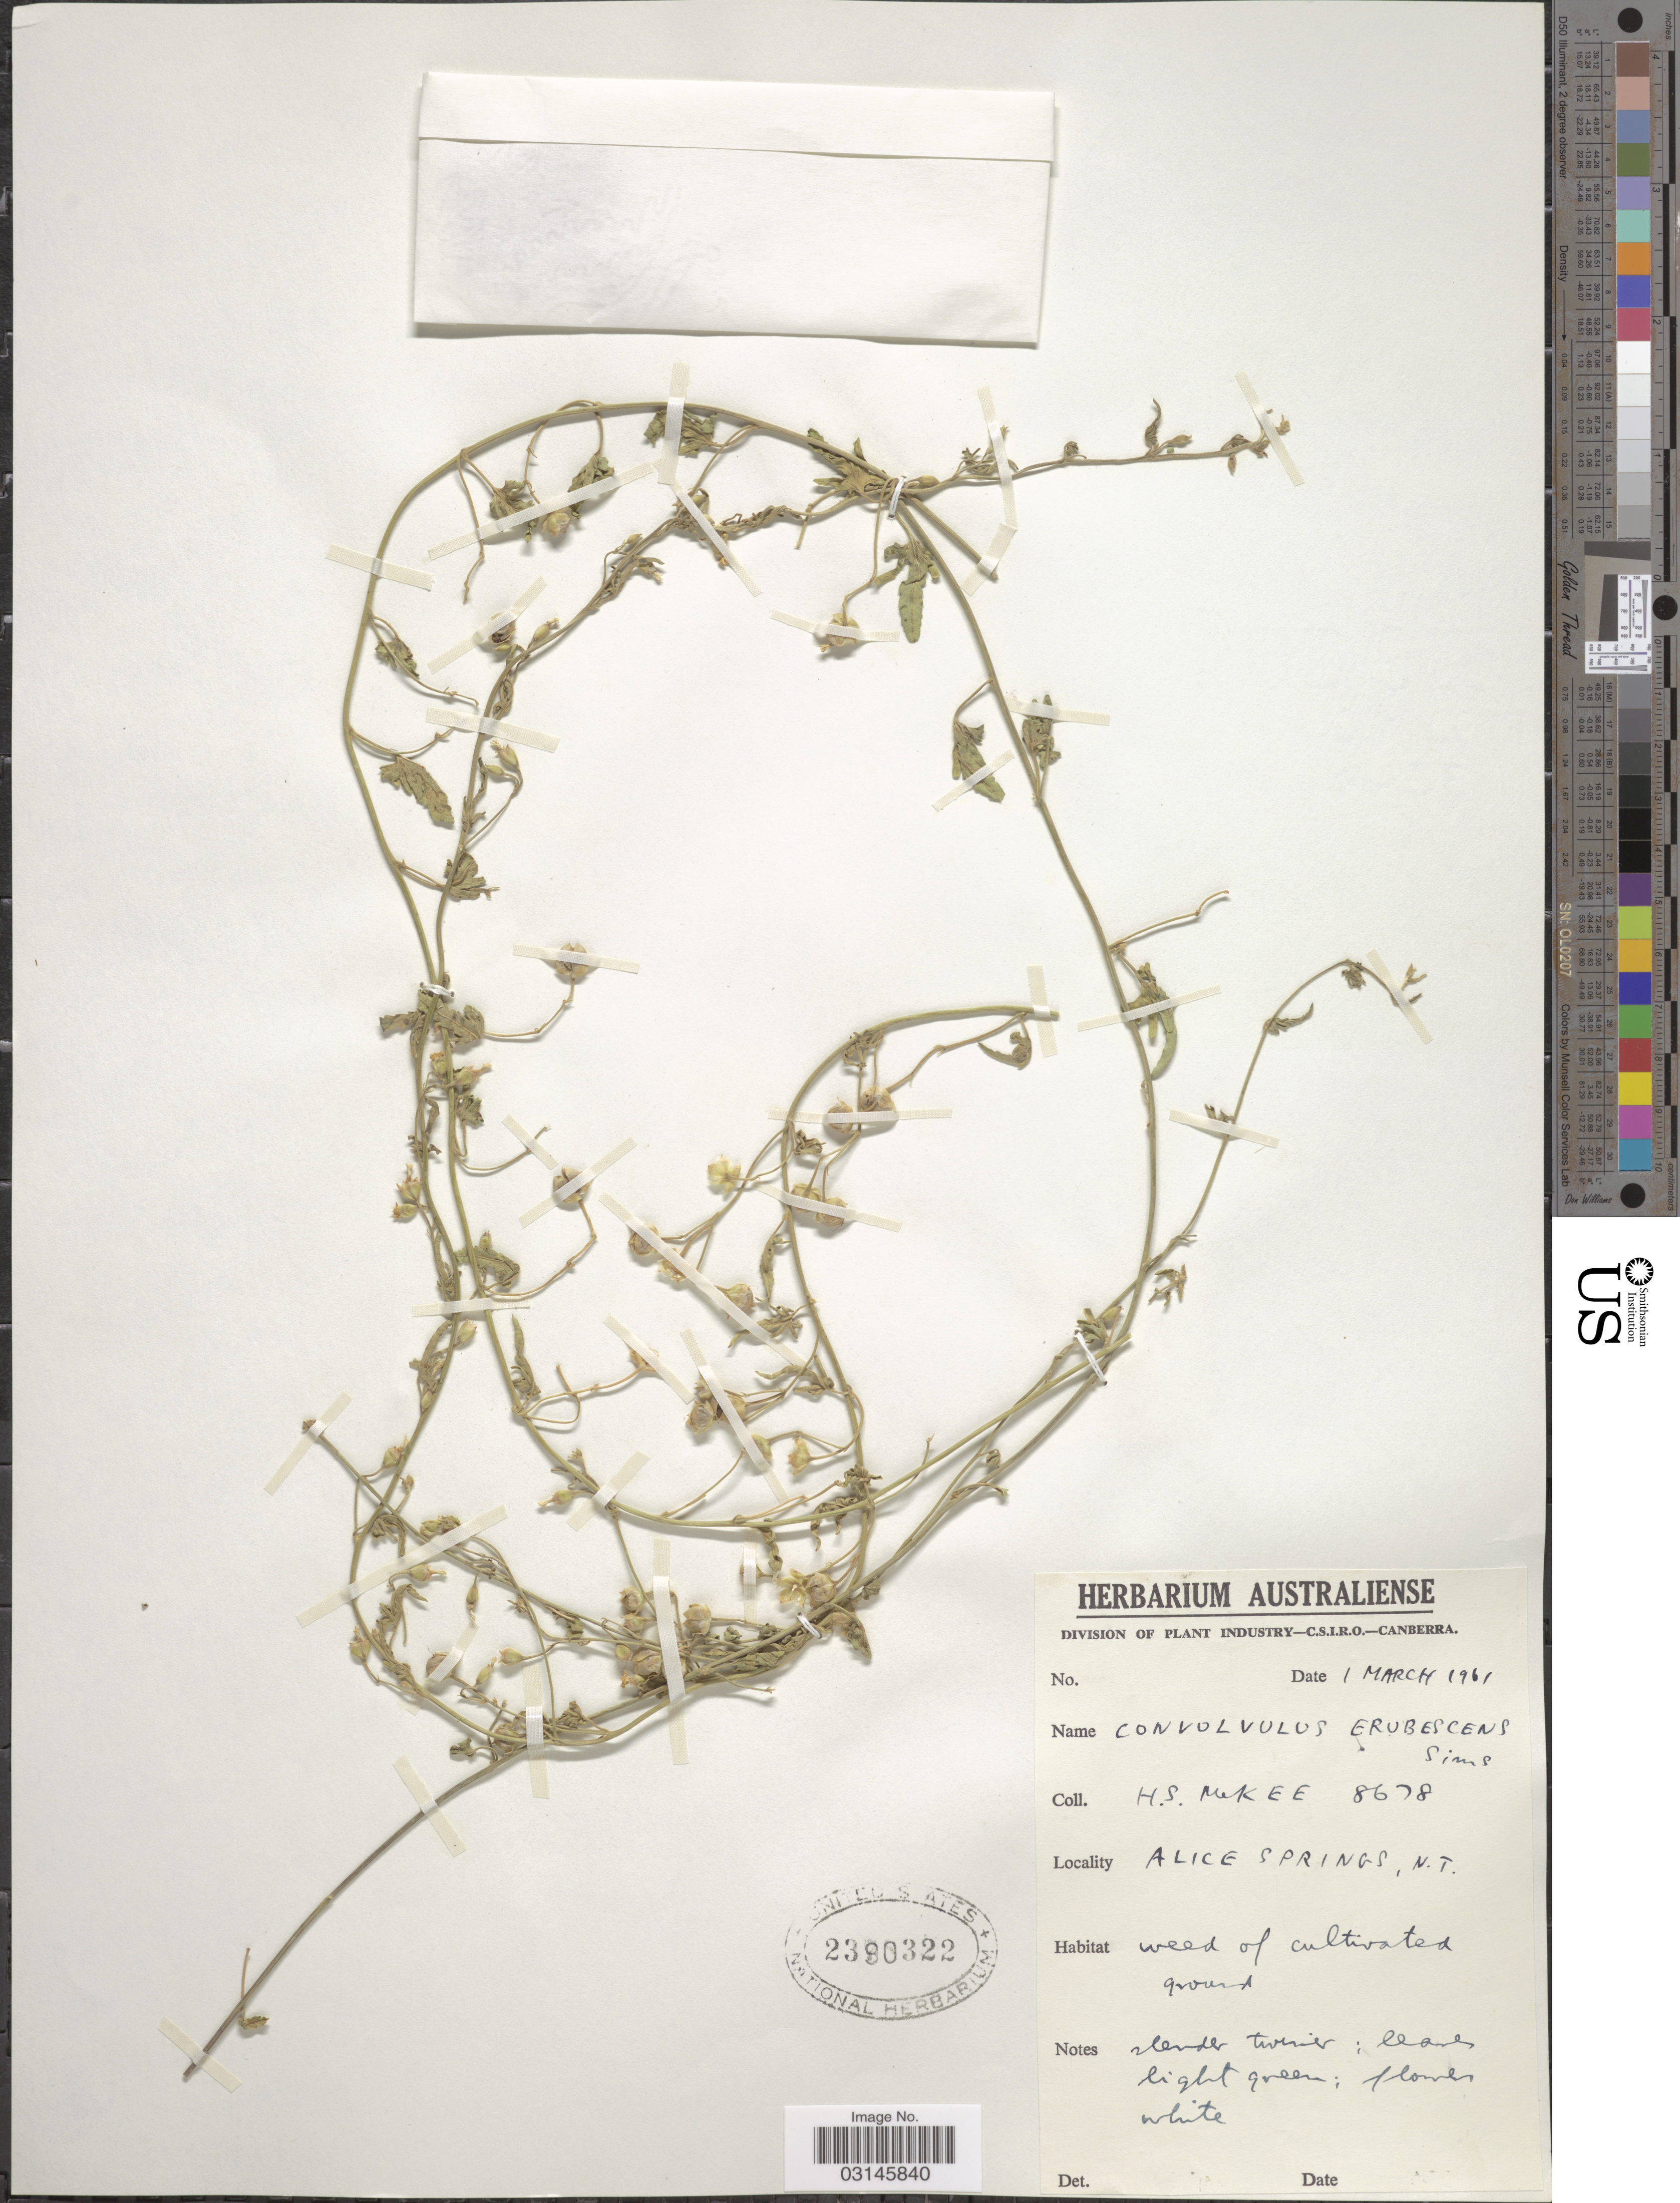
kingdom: Plantae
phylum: Tracheophyta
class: Magnoliopsida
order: Solanales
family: Convolvulaceae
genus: Convolvulus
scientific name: Convolvulus erubescens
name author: Sims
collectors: H. S. McKee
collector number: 8678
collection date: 1961-03-01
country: Australia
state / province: Northern Territory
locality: Alice Springs.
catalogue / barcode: US 2390322